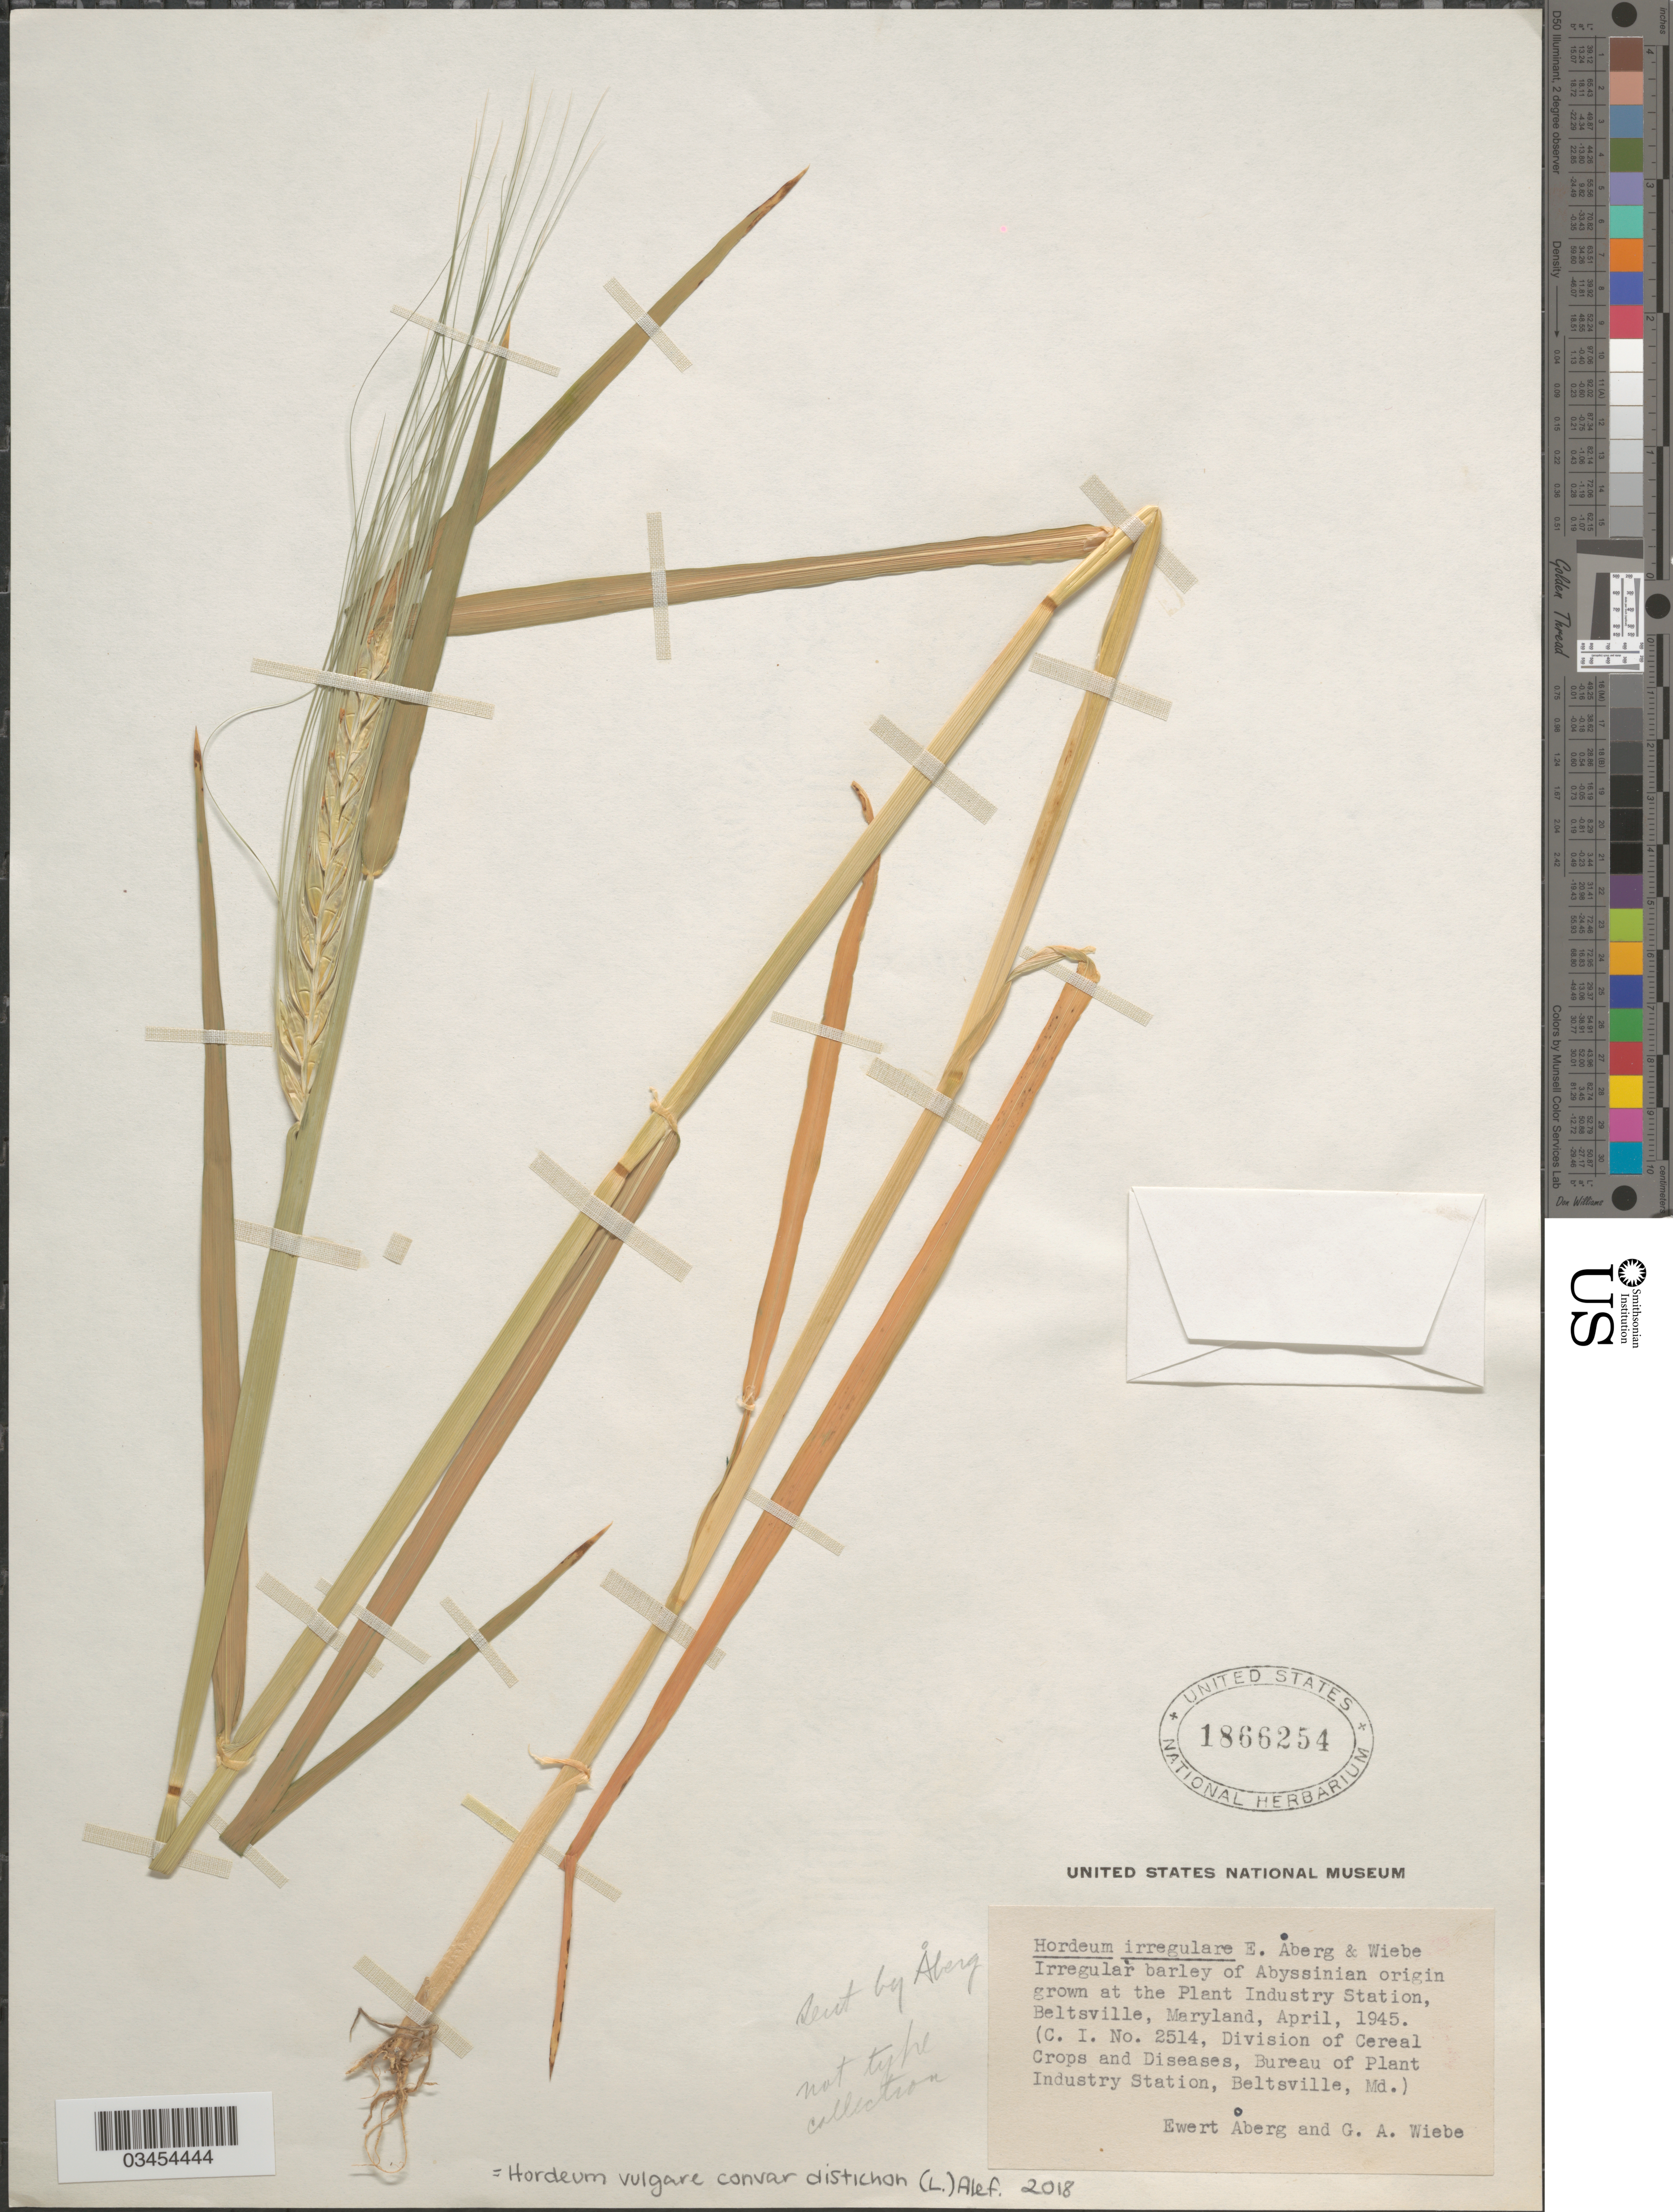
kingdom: Plantae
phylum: Tracheophyta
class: Liliopsida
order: Poales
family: Poaceae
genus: Hordeum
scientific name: Hordeum vulgare convar distichon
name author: (L.) Alef.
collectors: E. Åberg & G. Wiebe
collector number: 2514?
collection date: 1945-04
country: United States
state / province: Maryland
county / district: Prince George's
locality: The Plant Industry Station, Beltsville.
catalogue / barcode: US 1866254